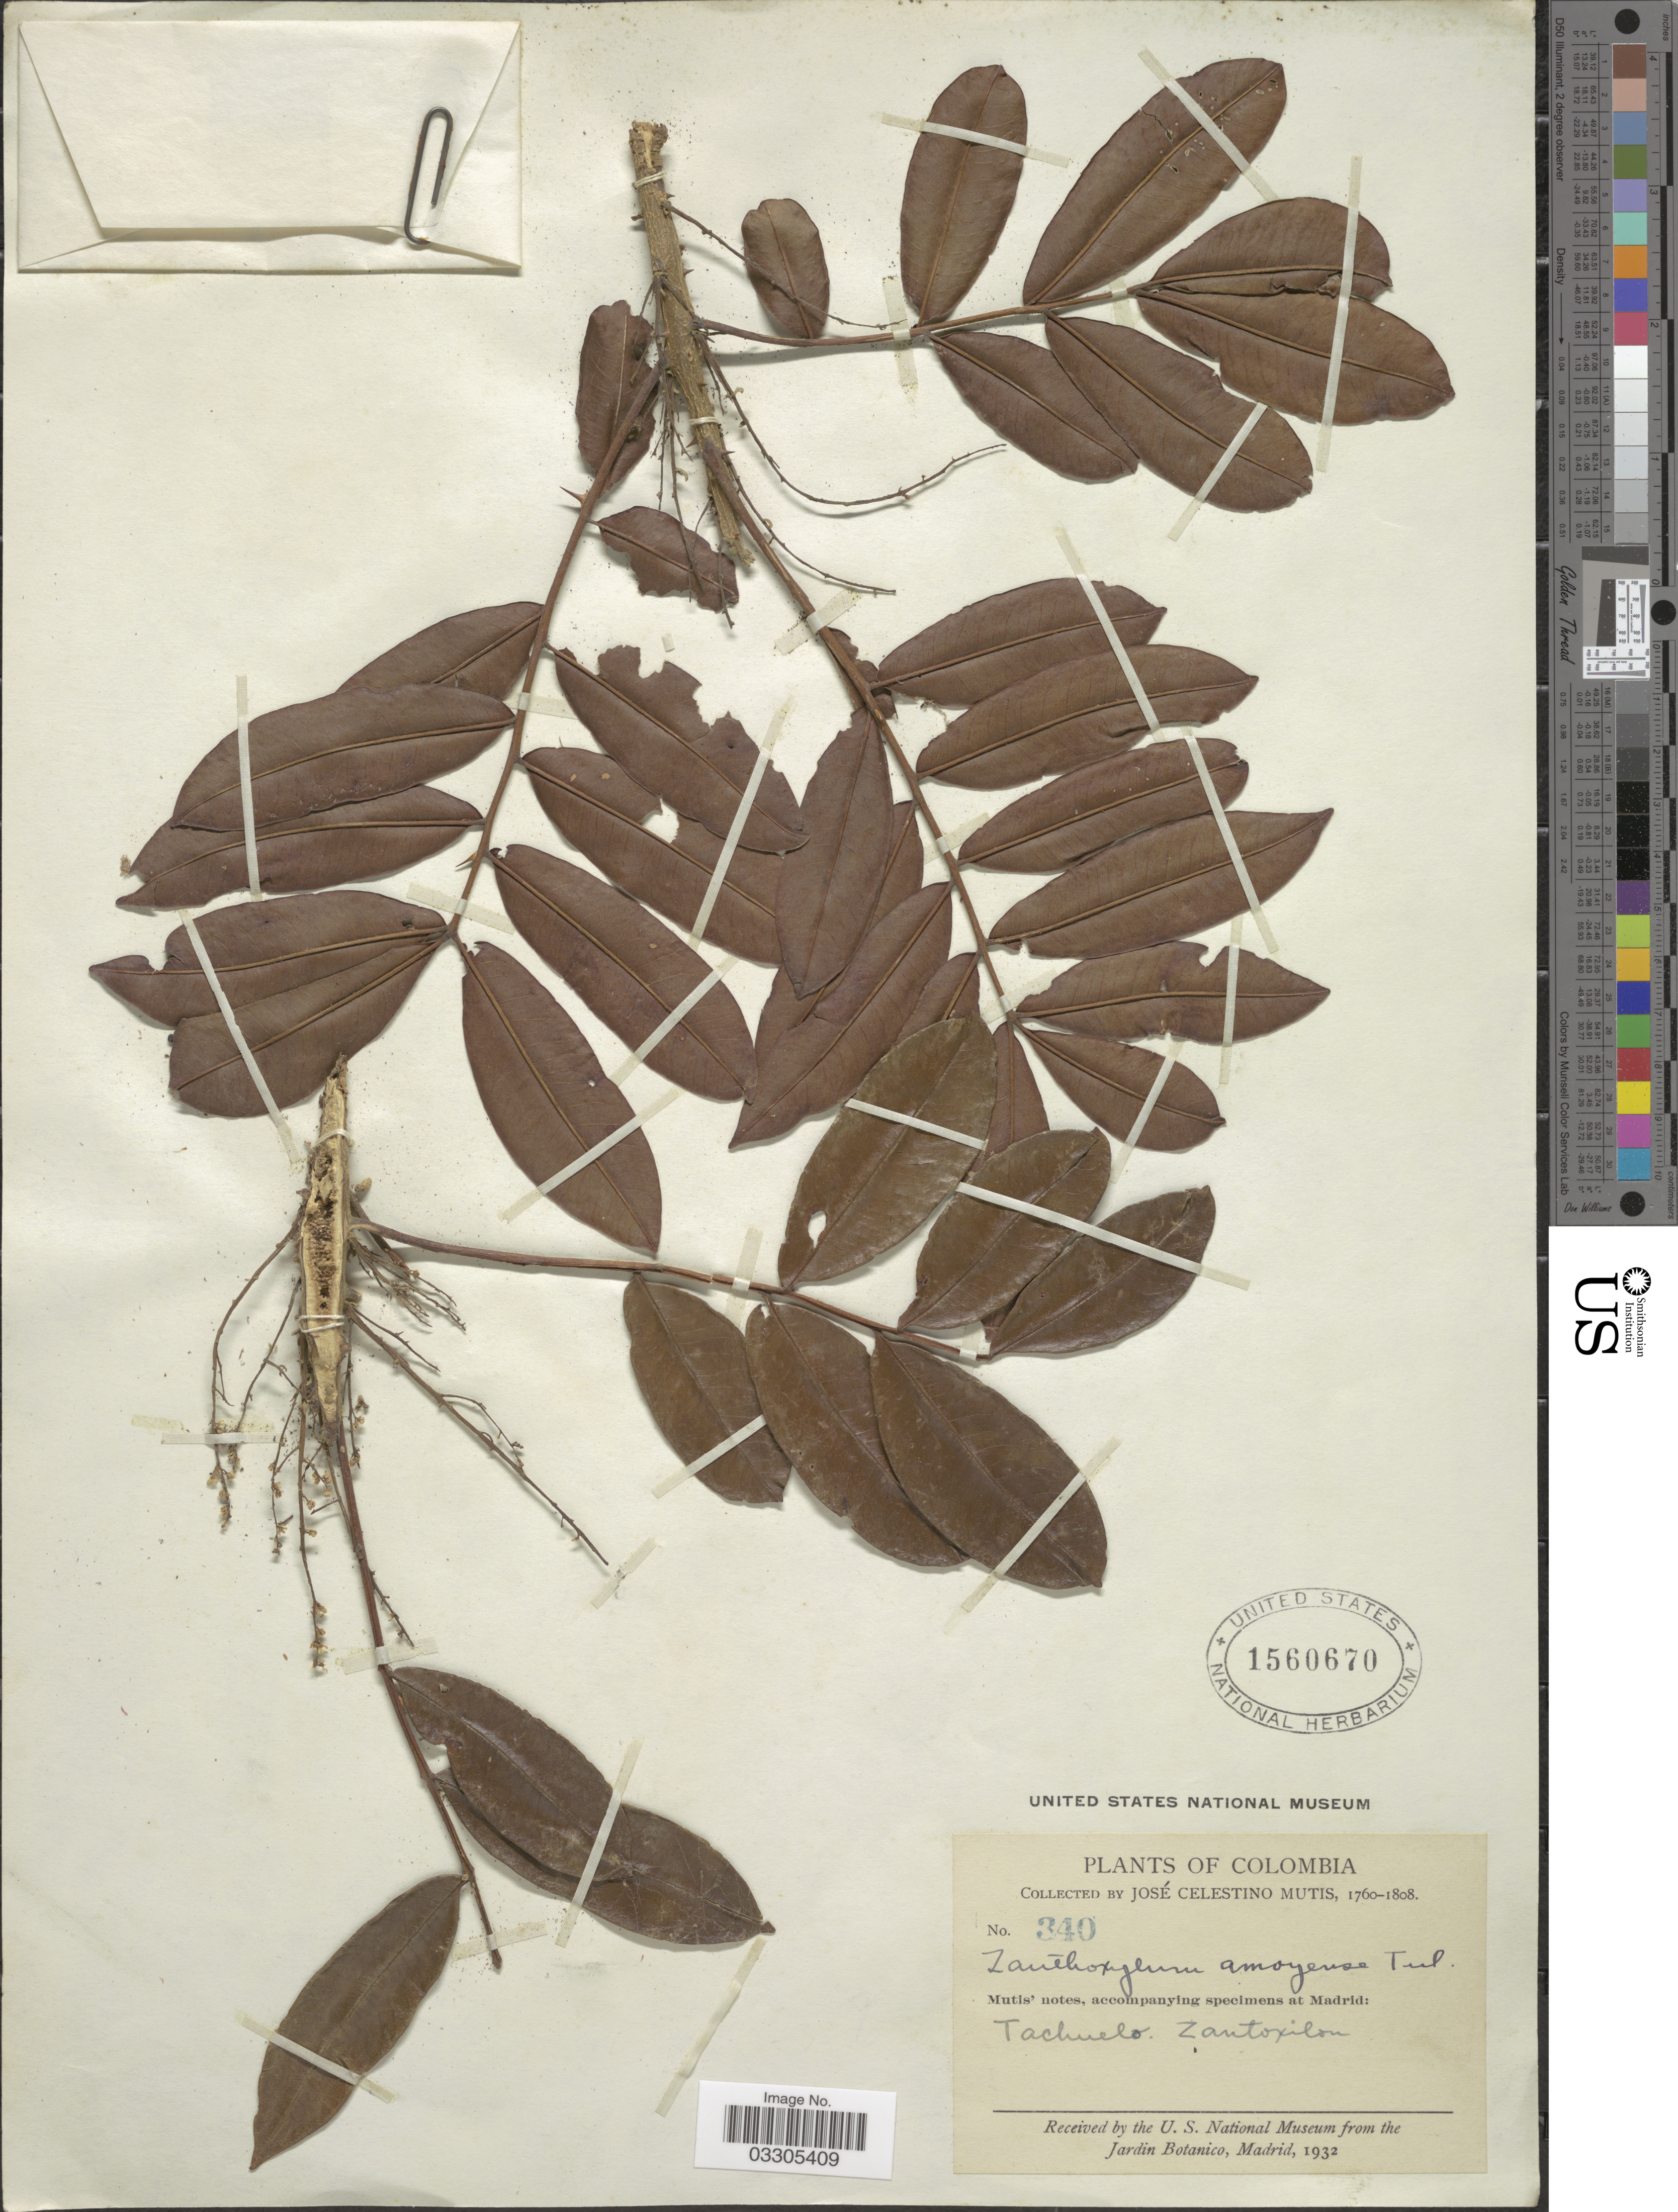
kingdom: Plantae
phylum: Tracheophyta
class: Magnoliopsida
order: Sapindales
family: Rutaceae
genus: Zanthoxylum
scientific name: Zanthoxylum amoyense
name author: Tul.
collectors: J. C. B. Mutis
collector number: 340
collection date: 1760/1808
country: Colombia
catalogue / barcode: US 1560670